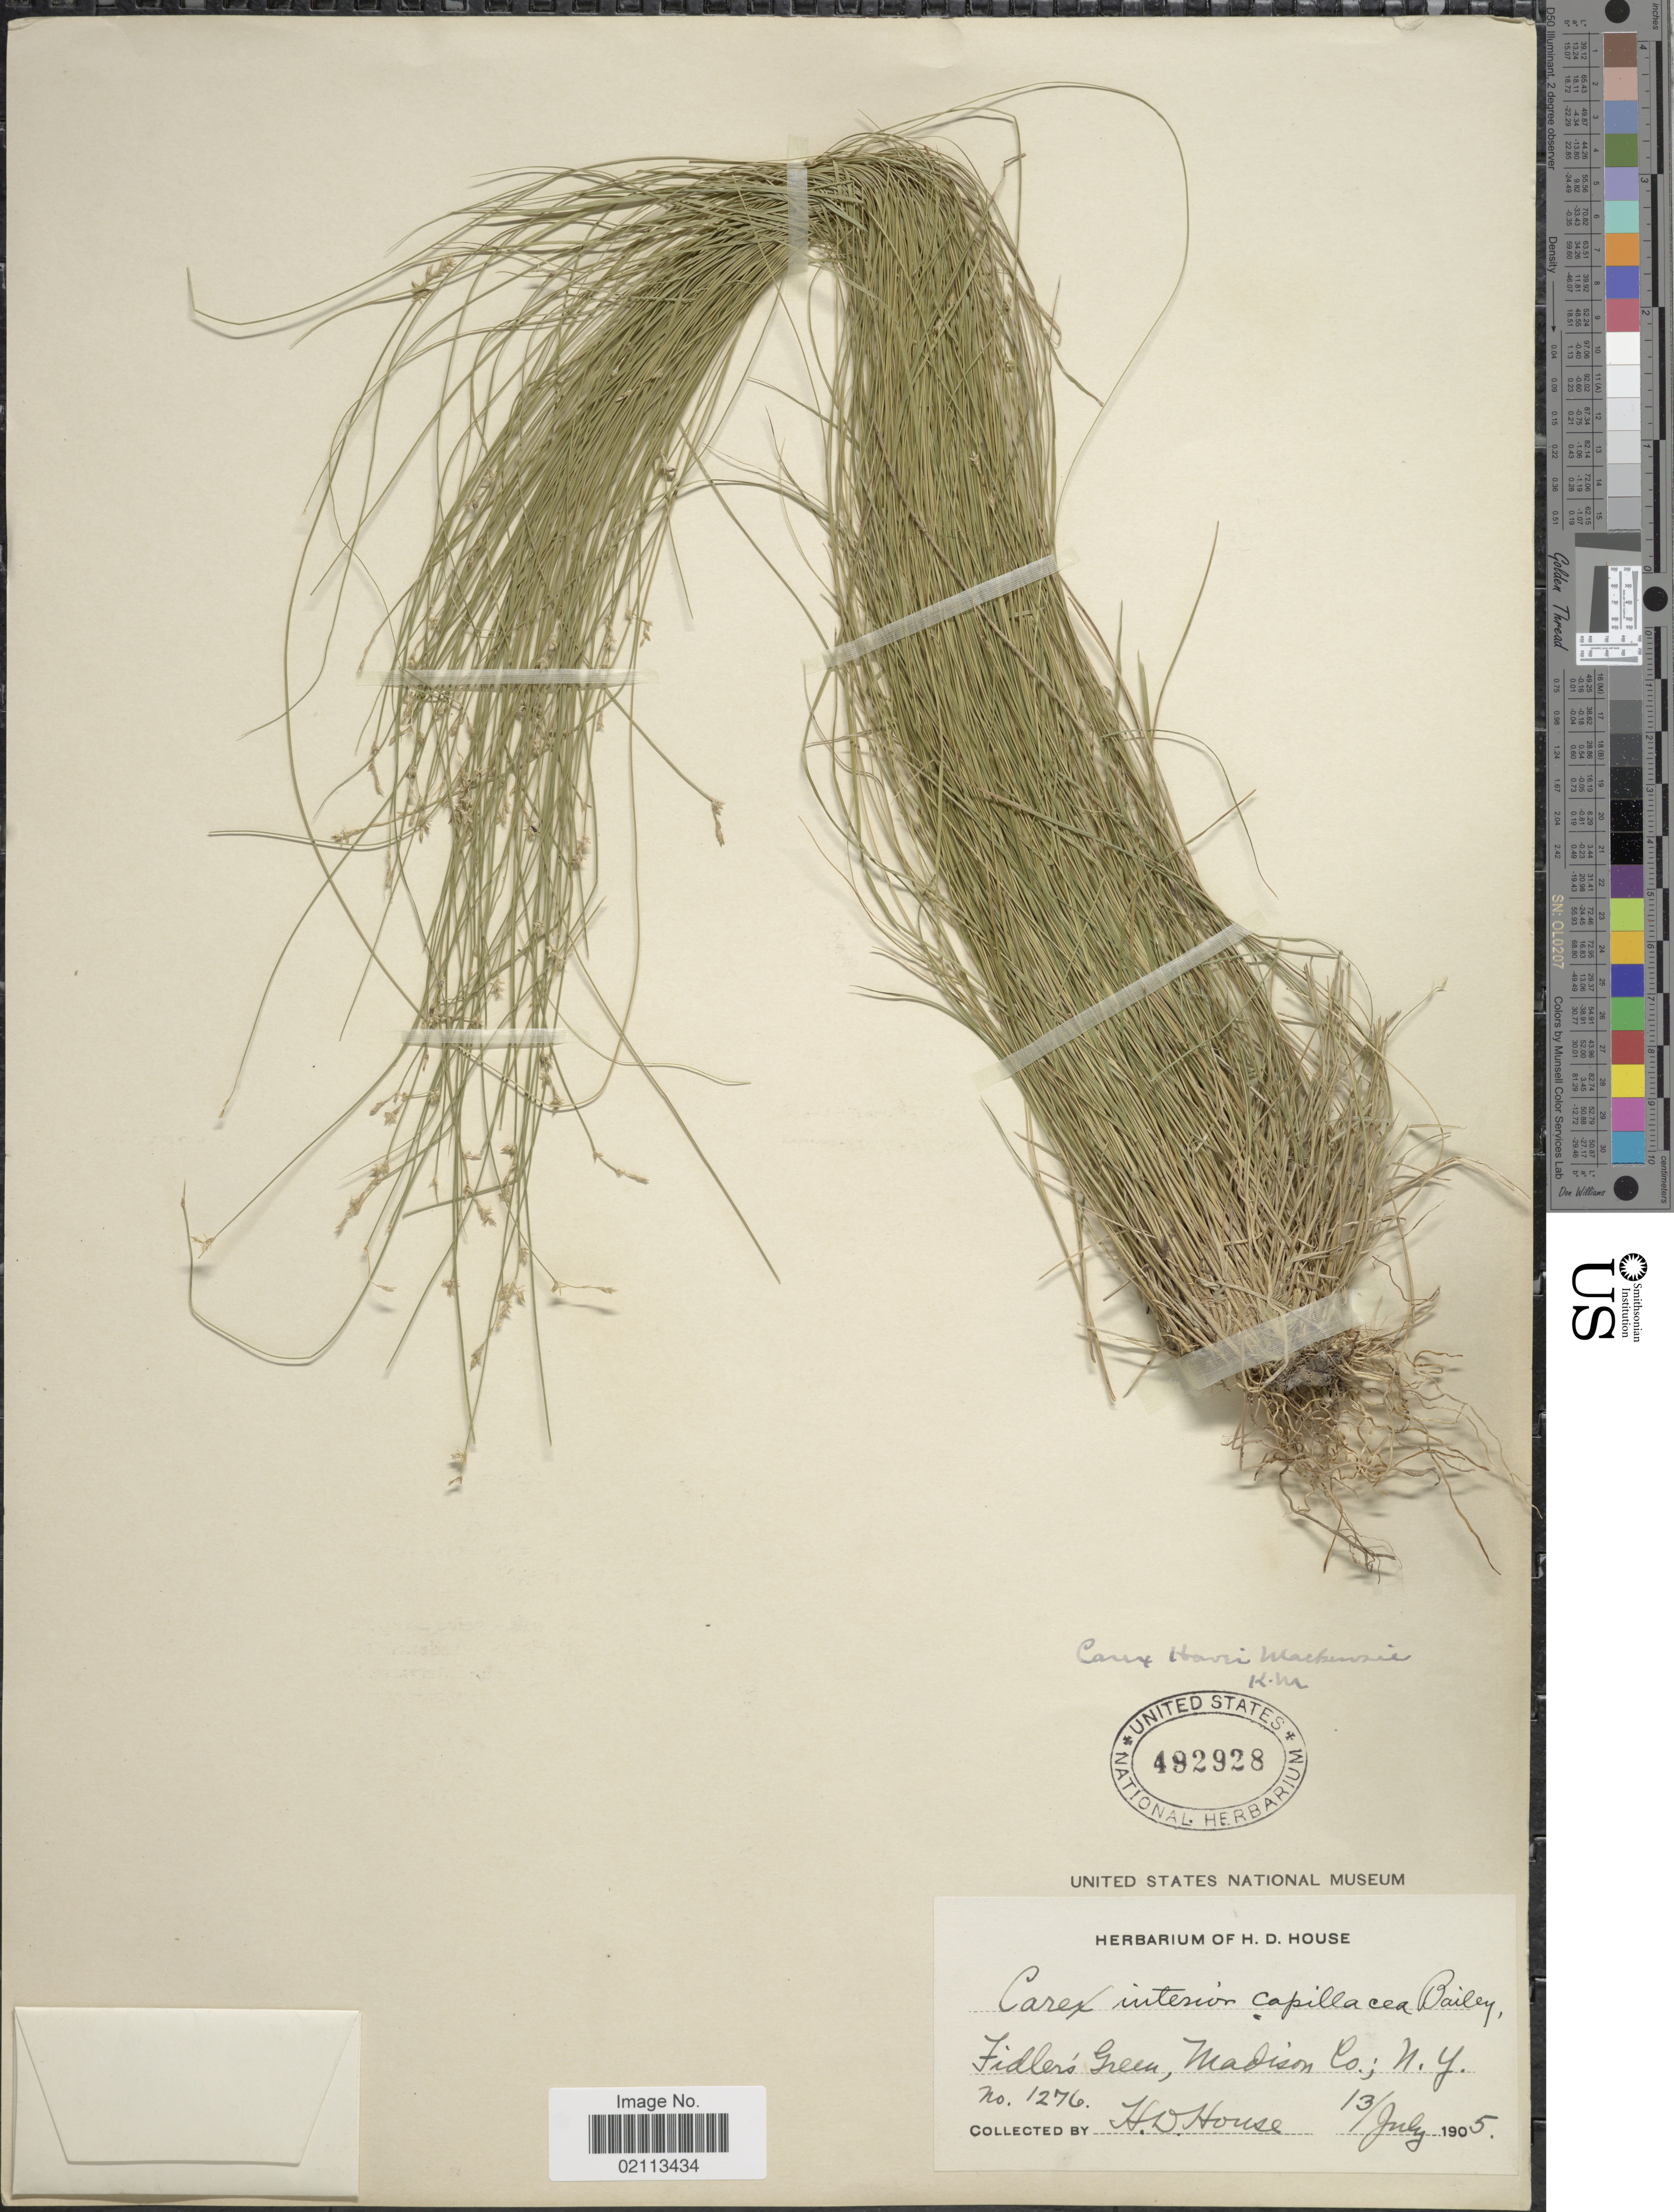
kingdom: Plantae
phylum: Tracheophyta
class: Liliopsida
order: Poales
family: Cyperaceae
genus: Carex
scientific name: Carex howei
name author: Mack.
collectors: H. D. House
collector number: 1276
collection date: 1905-07-13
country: United States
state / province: New York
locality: Fidler's Green, madison Co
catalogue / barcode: US 492928